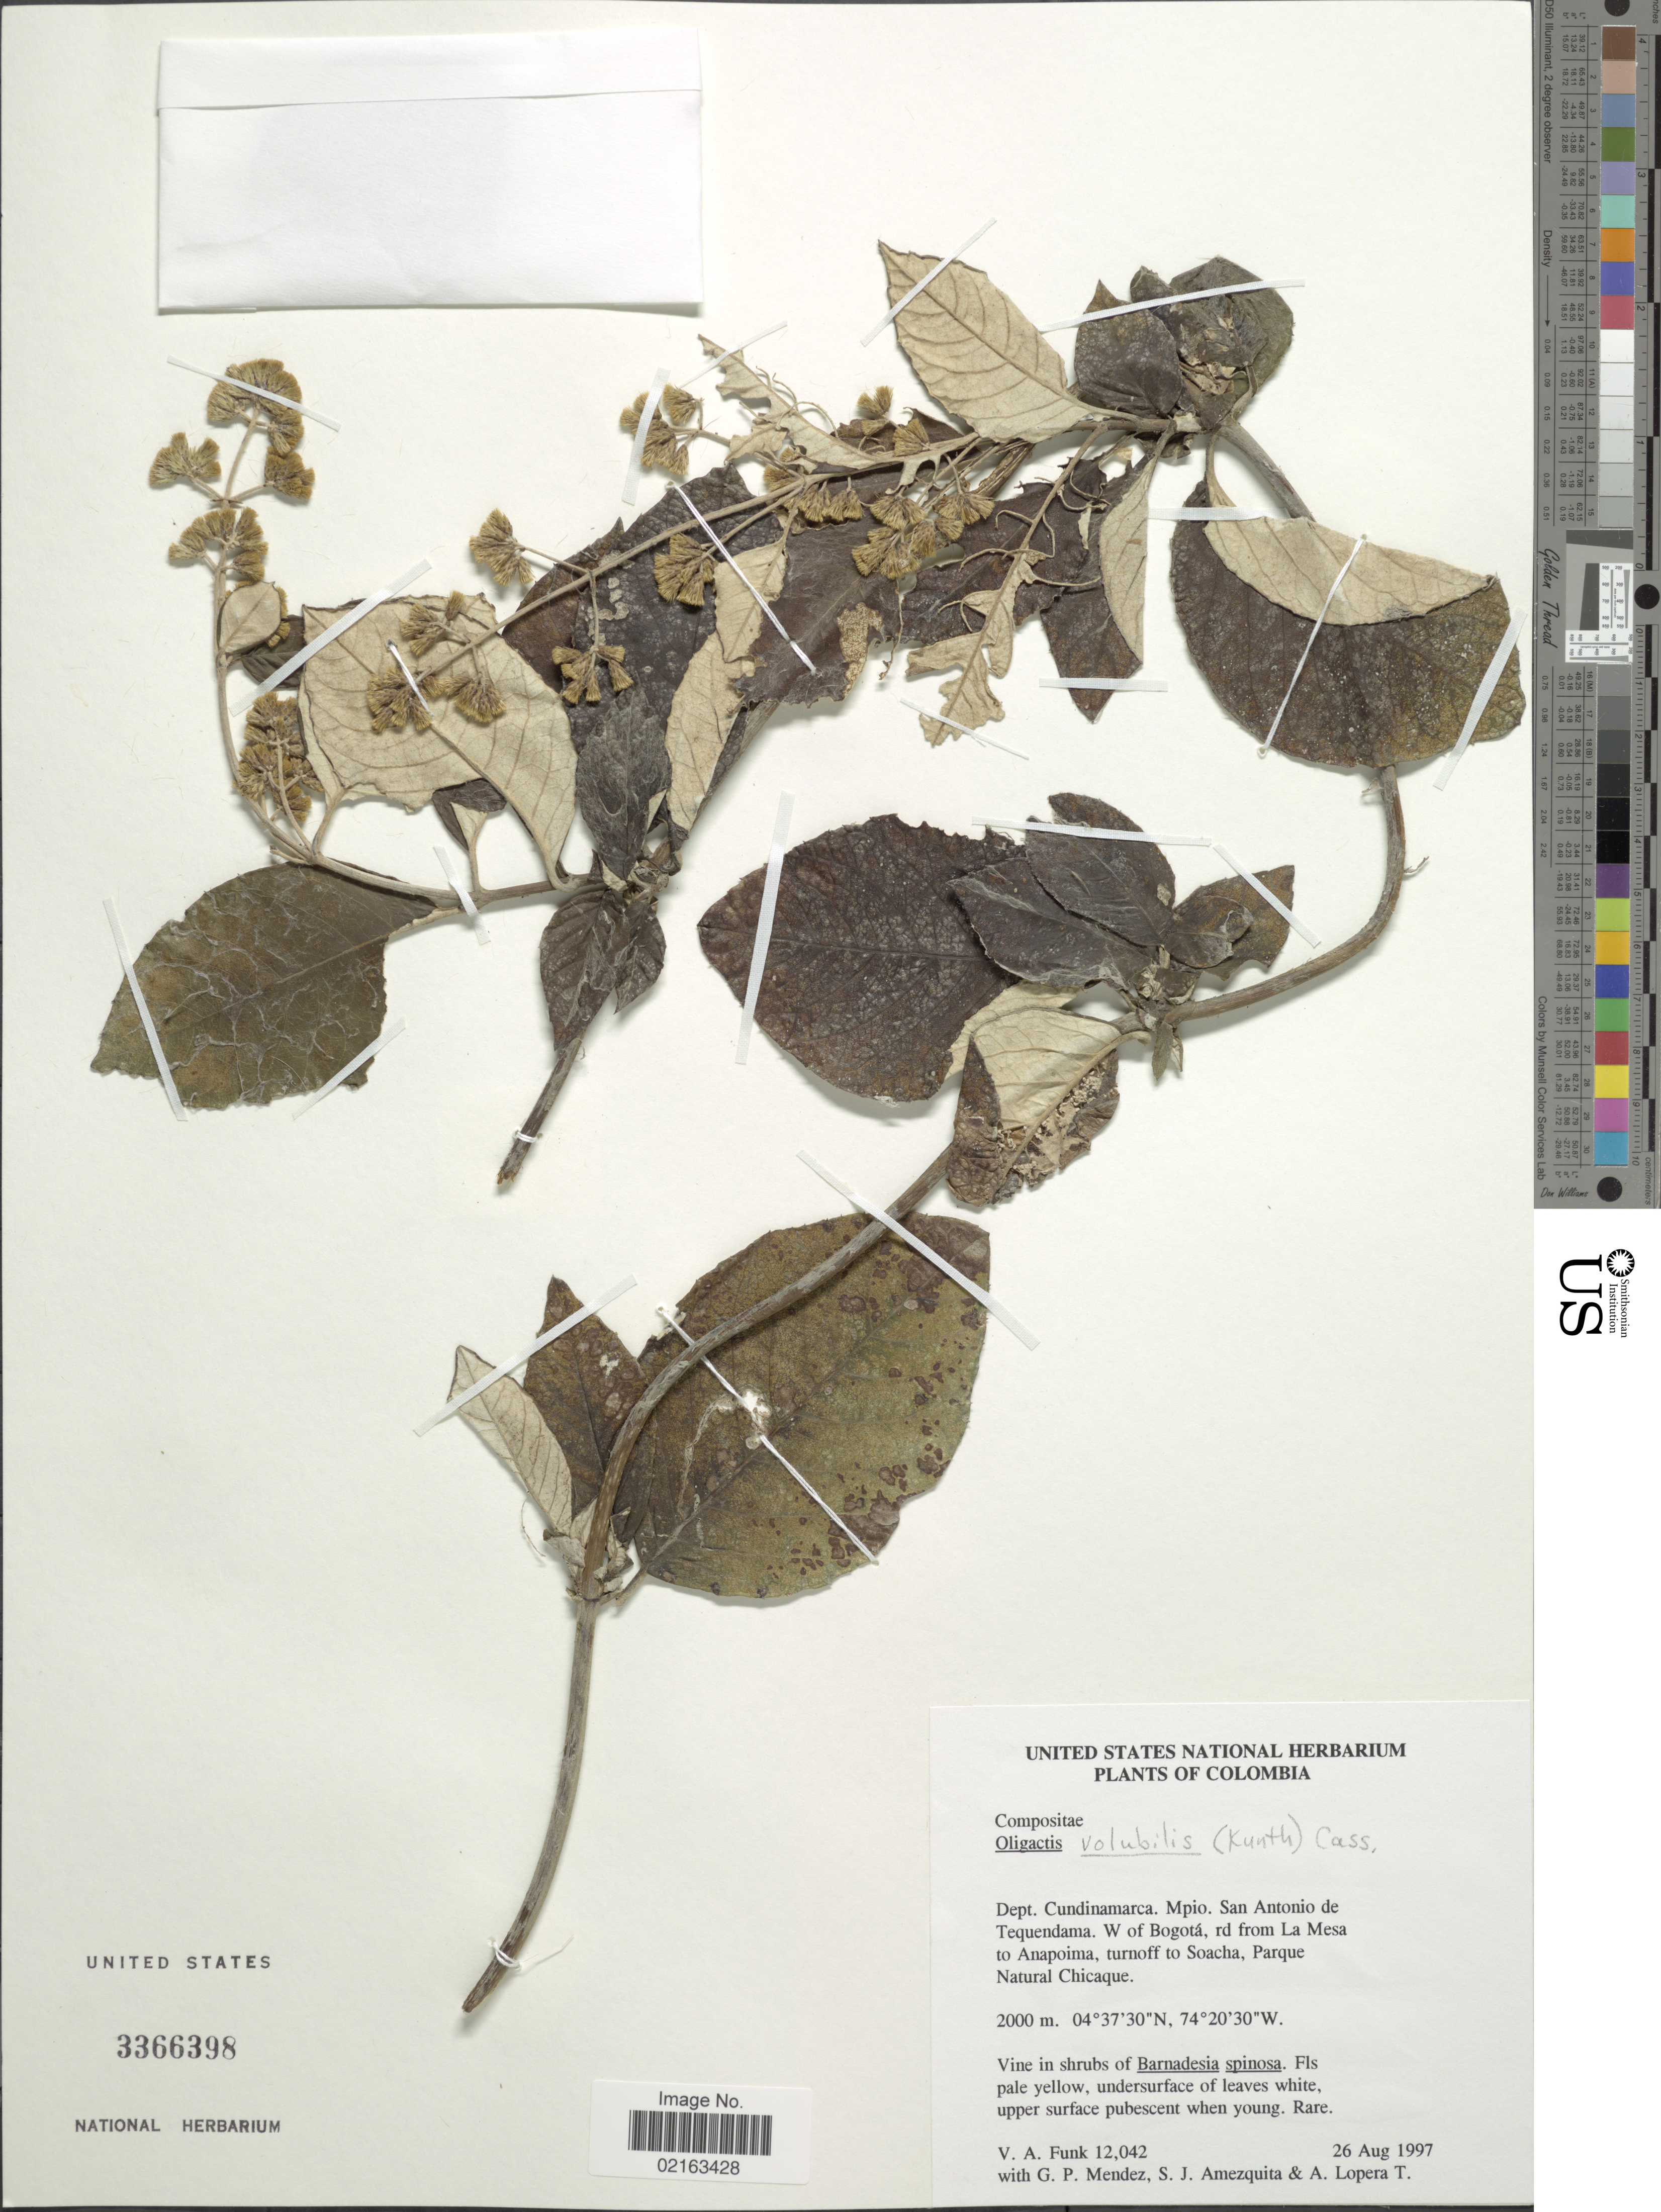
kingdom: Plantae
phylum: Tracheophyta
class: Magnoliopsida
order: Asterales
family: Asteraceae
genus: Oligactis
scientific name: Oligactis volubilis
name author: (Kunth) Cass.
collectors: V. Funk, G. Mendez, S. Amezquita & A. Lopera T.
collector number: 12042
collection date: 1997-08-26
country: Colombia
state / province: Cundinamarca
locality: Dept. Cundinamarca. Mpio. San Antonio de Tequendama. W of Bogotá, rd from La Mesa to Anapoima, turnoff to Soacha, Parque Natural Chicaque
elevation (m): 2000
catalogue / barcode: US 3366398